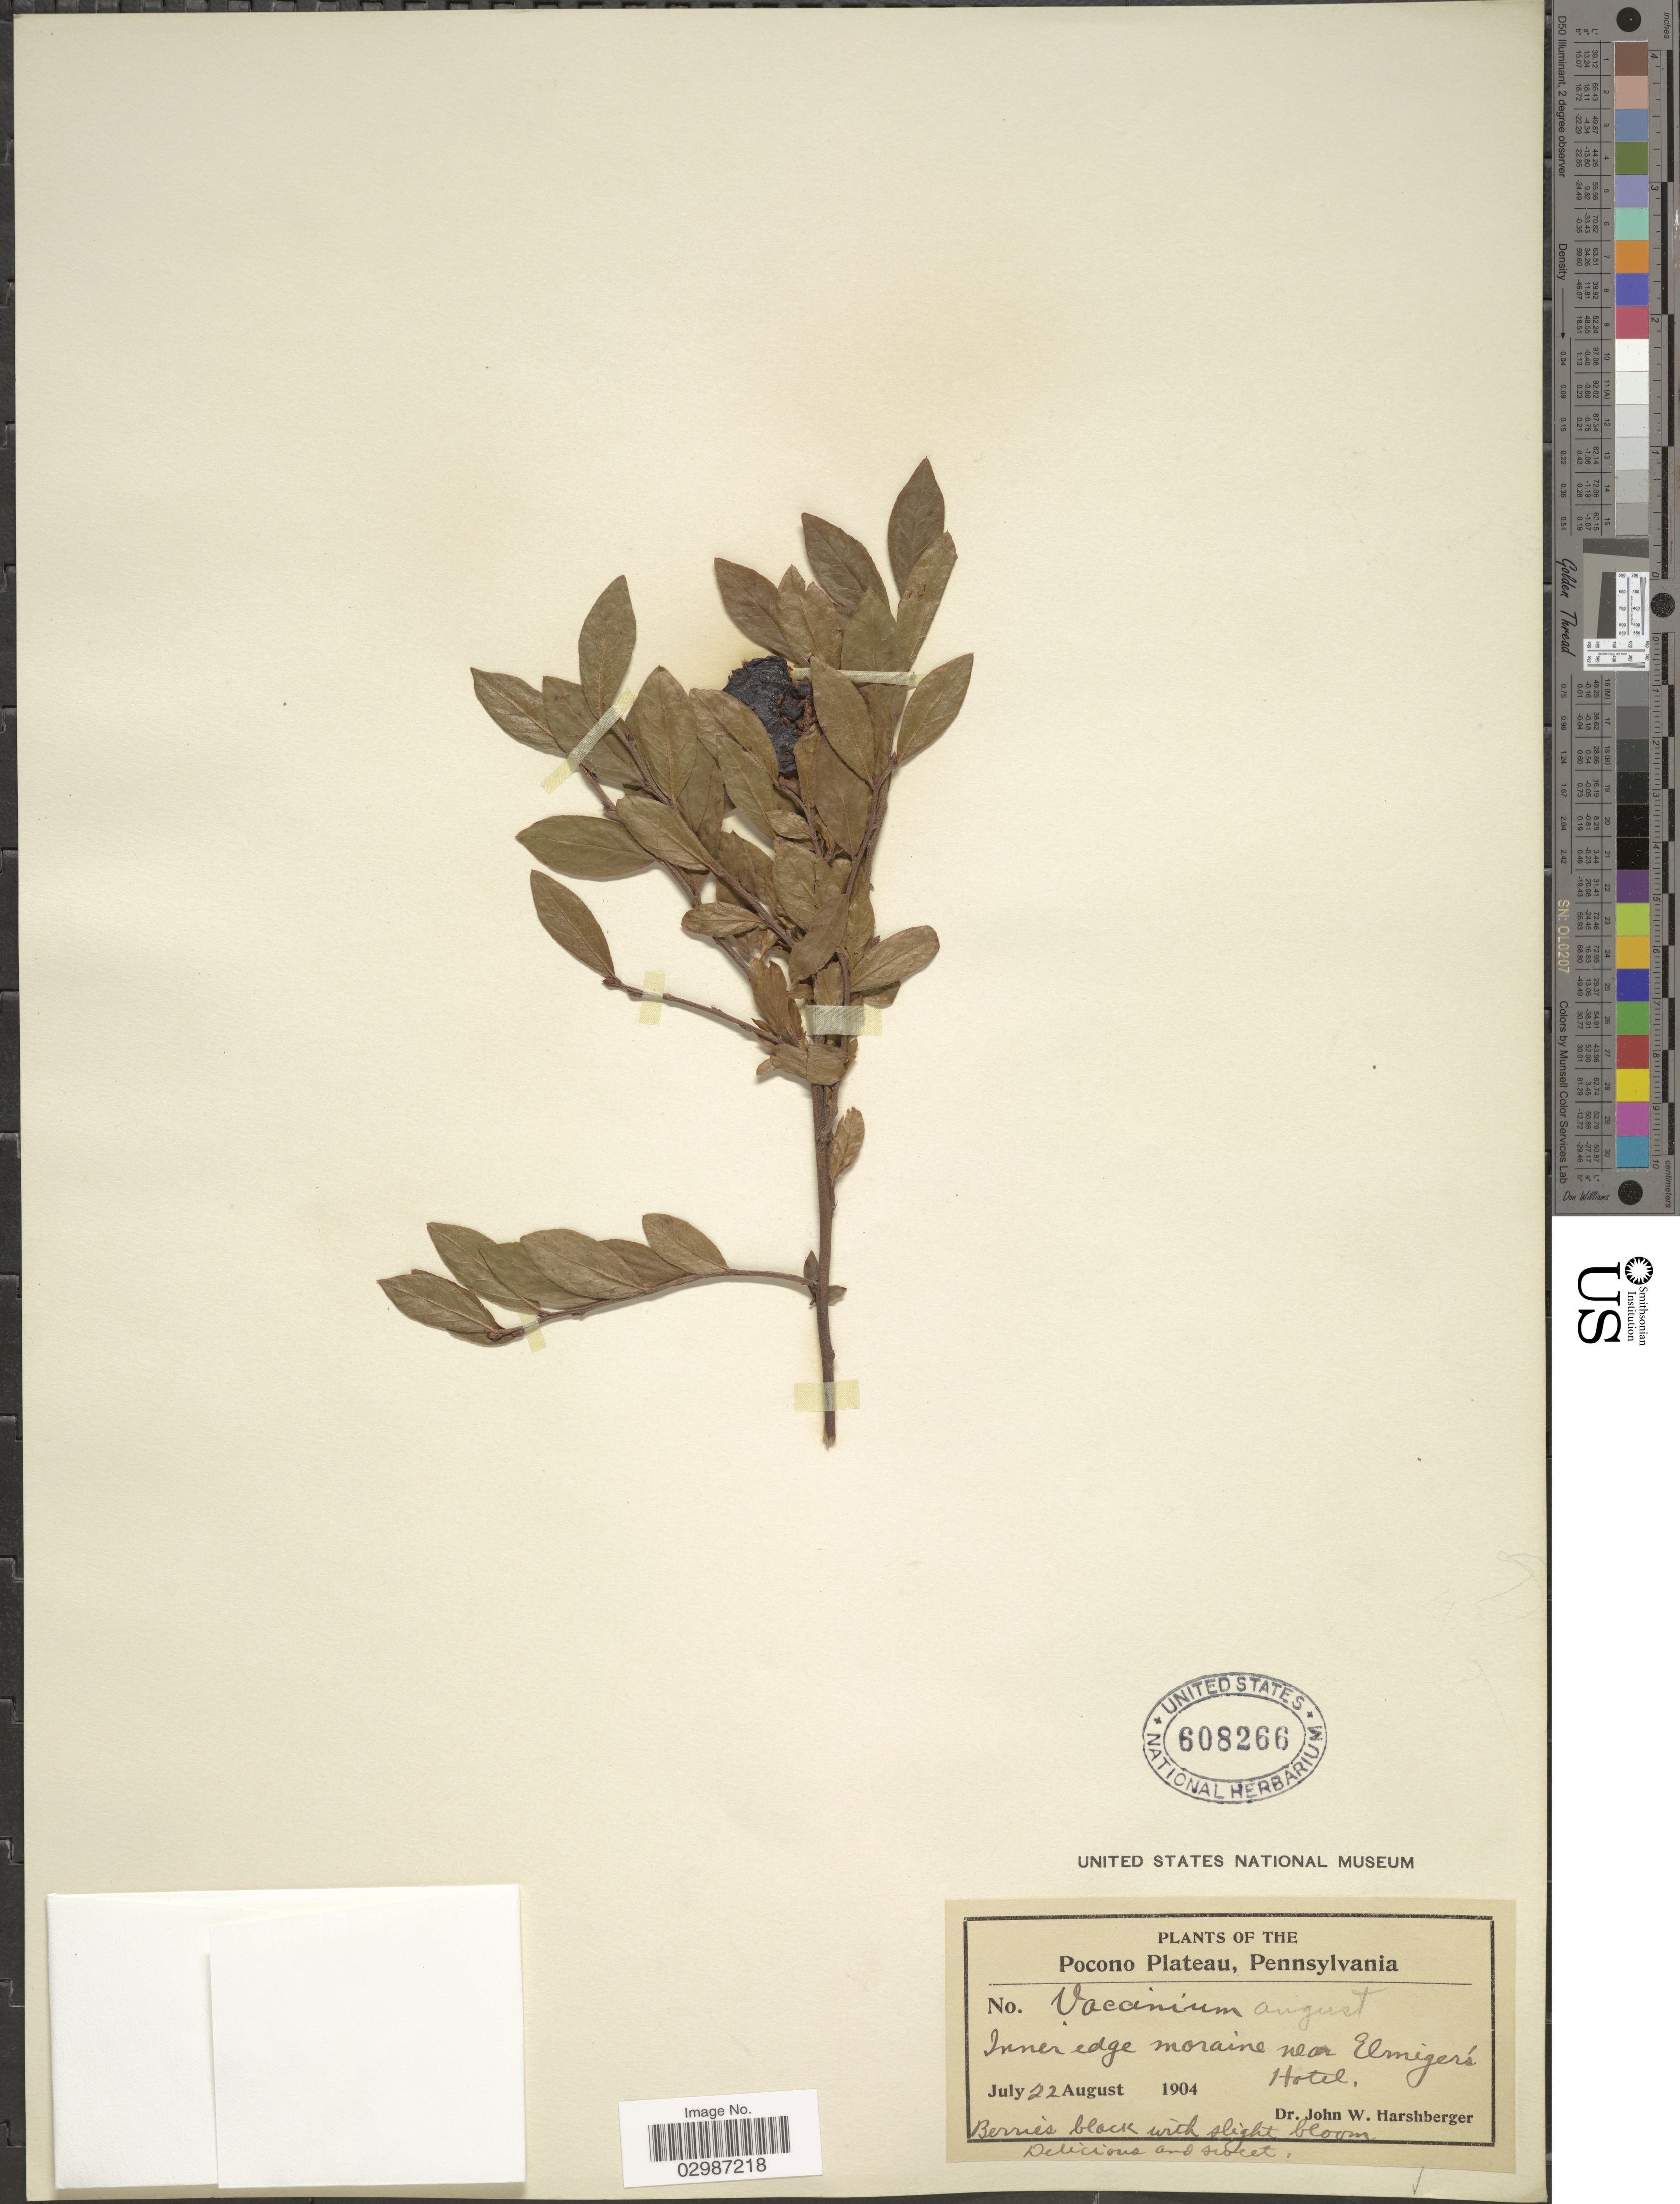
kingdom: Plantae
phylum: Tracheophyta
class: Magnoliopsida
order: Ericales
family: Ericaceae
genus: Vaccinium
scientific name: Vaccinium angustifolium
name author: Aiton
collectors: J. W. Harshberger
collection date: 1904-07-22/1904-08-22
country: United States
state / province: Pennsylvania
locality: Pocono Plateau, Inner edge moraine near Elmiger's Hotel.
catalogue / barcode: US 608266